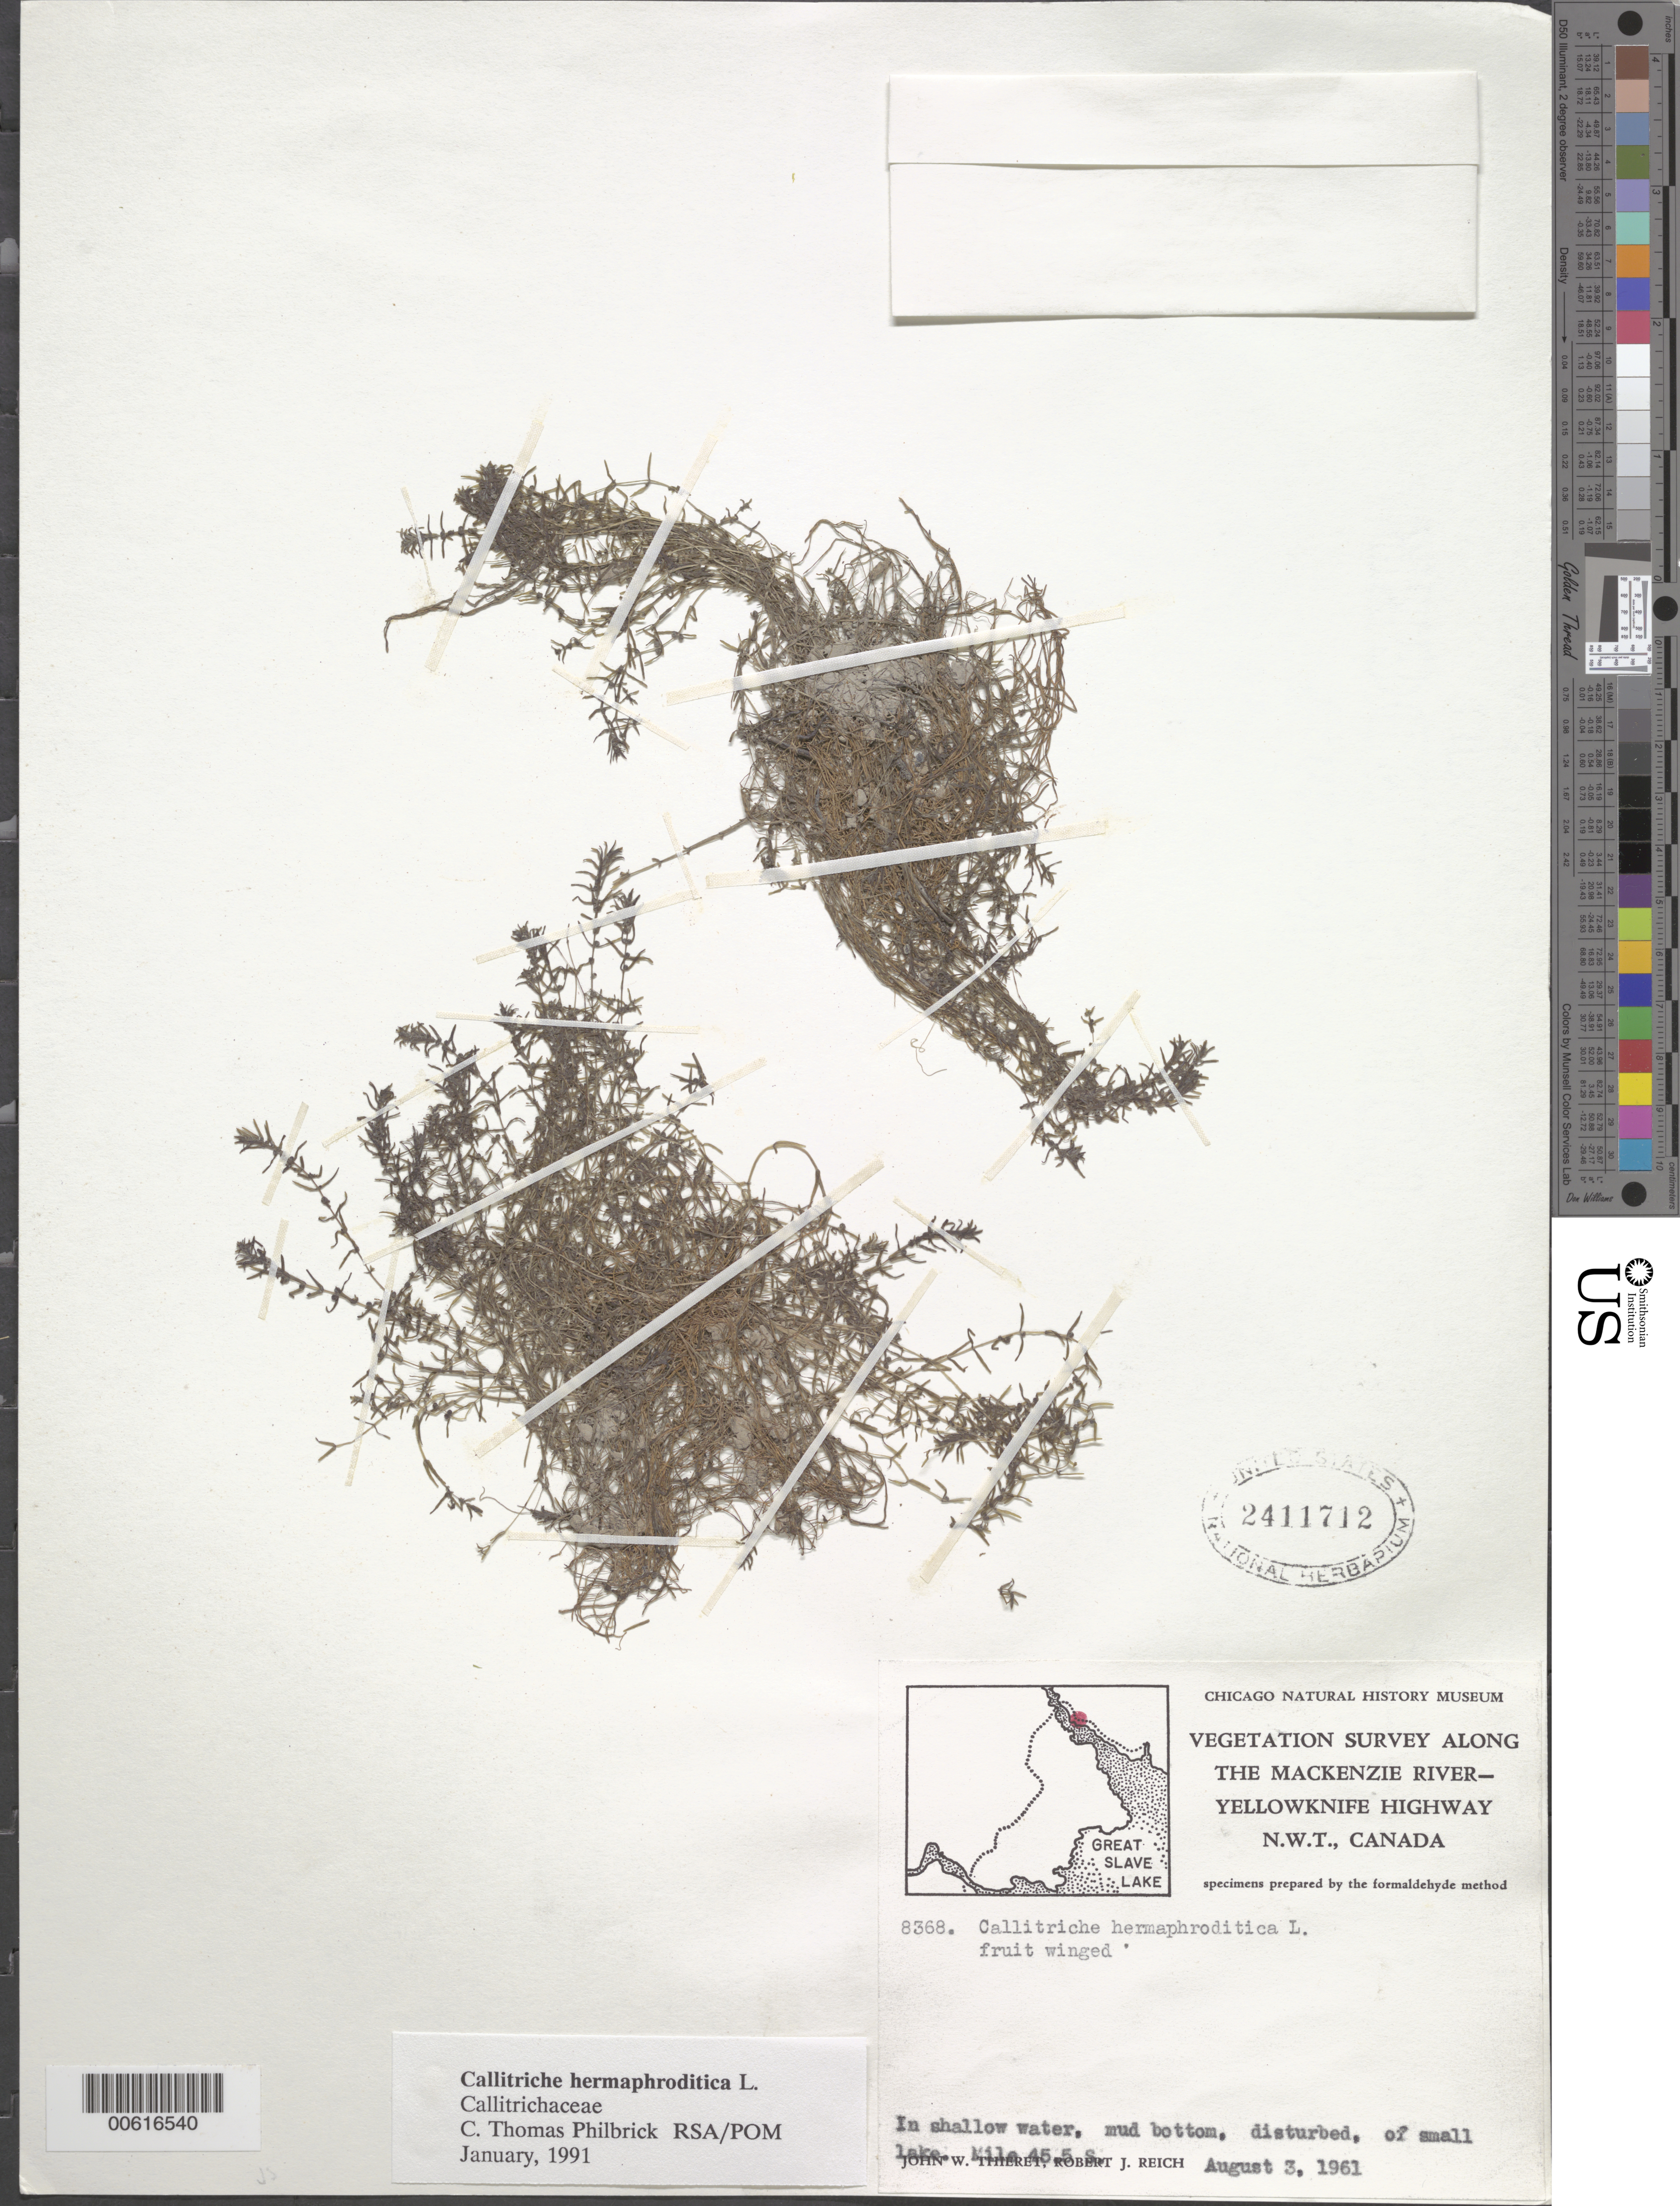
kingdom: Plantae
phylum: Tracheophyta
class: Magnoliopsida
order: Lamiales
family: Plantaginaceae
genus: Callitriche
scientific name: Callitriche hermaphroditica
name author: L.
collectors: J. W. Thieret & R. Reich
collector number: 8368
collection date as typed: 03 Aug 1961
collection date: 1961-08-03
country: Canada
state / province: Northwest Territories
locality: Mackenzie River, Yellowknife highway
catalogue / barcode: US 2411712